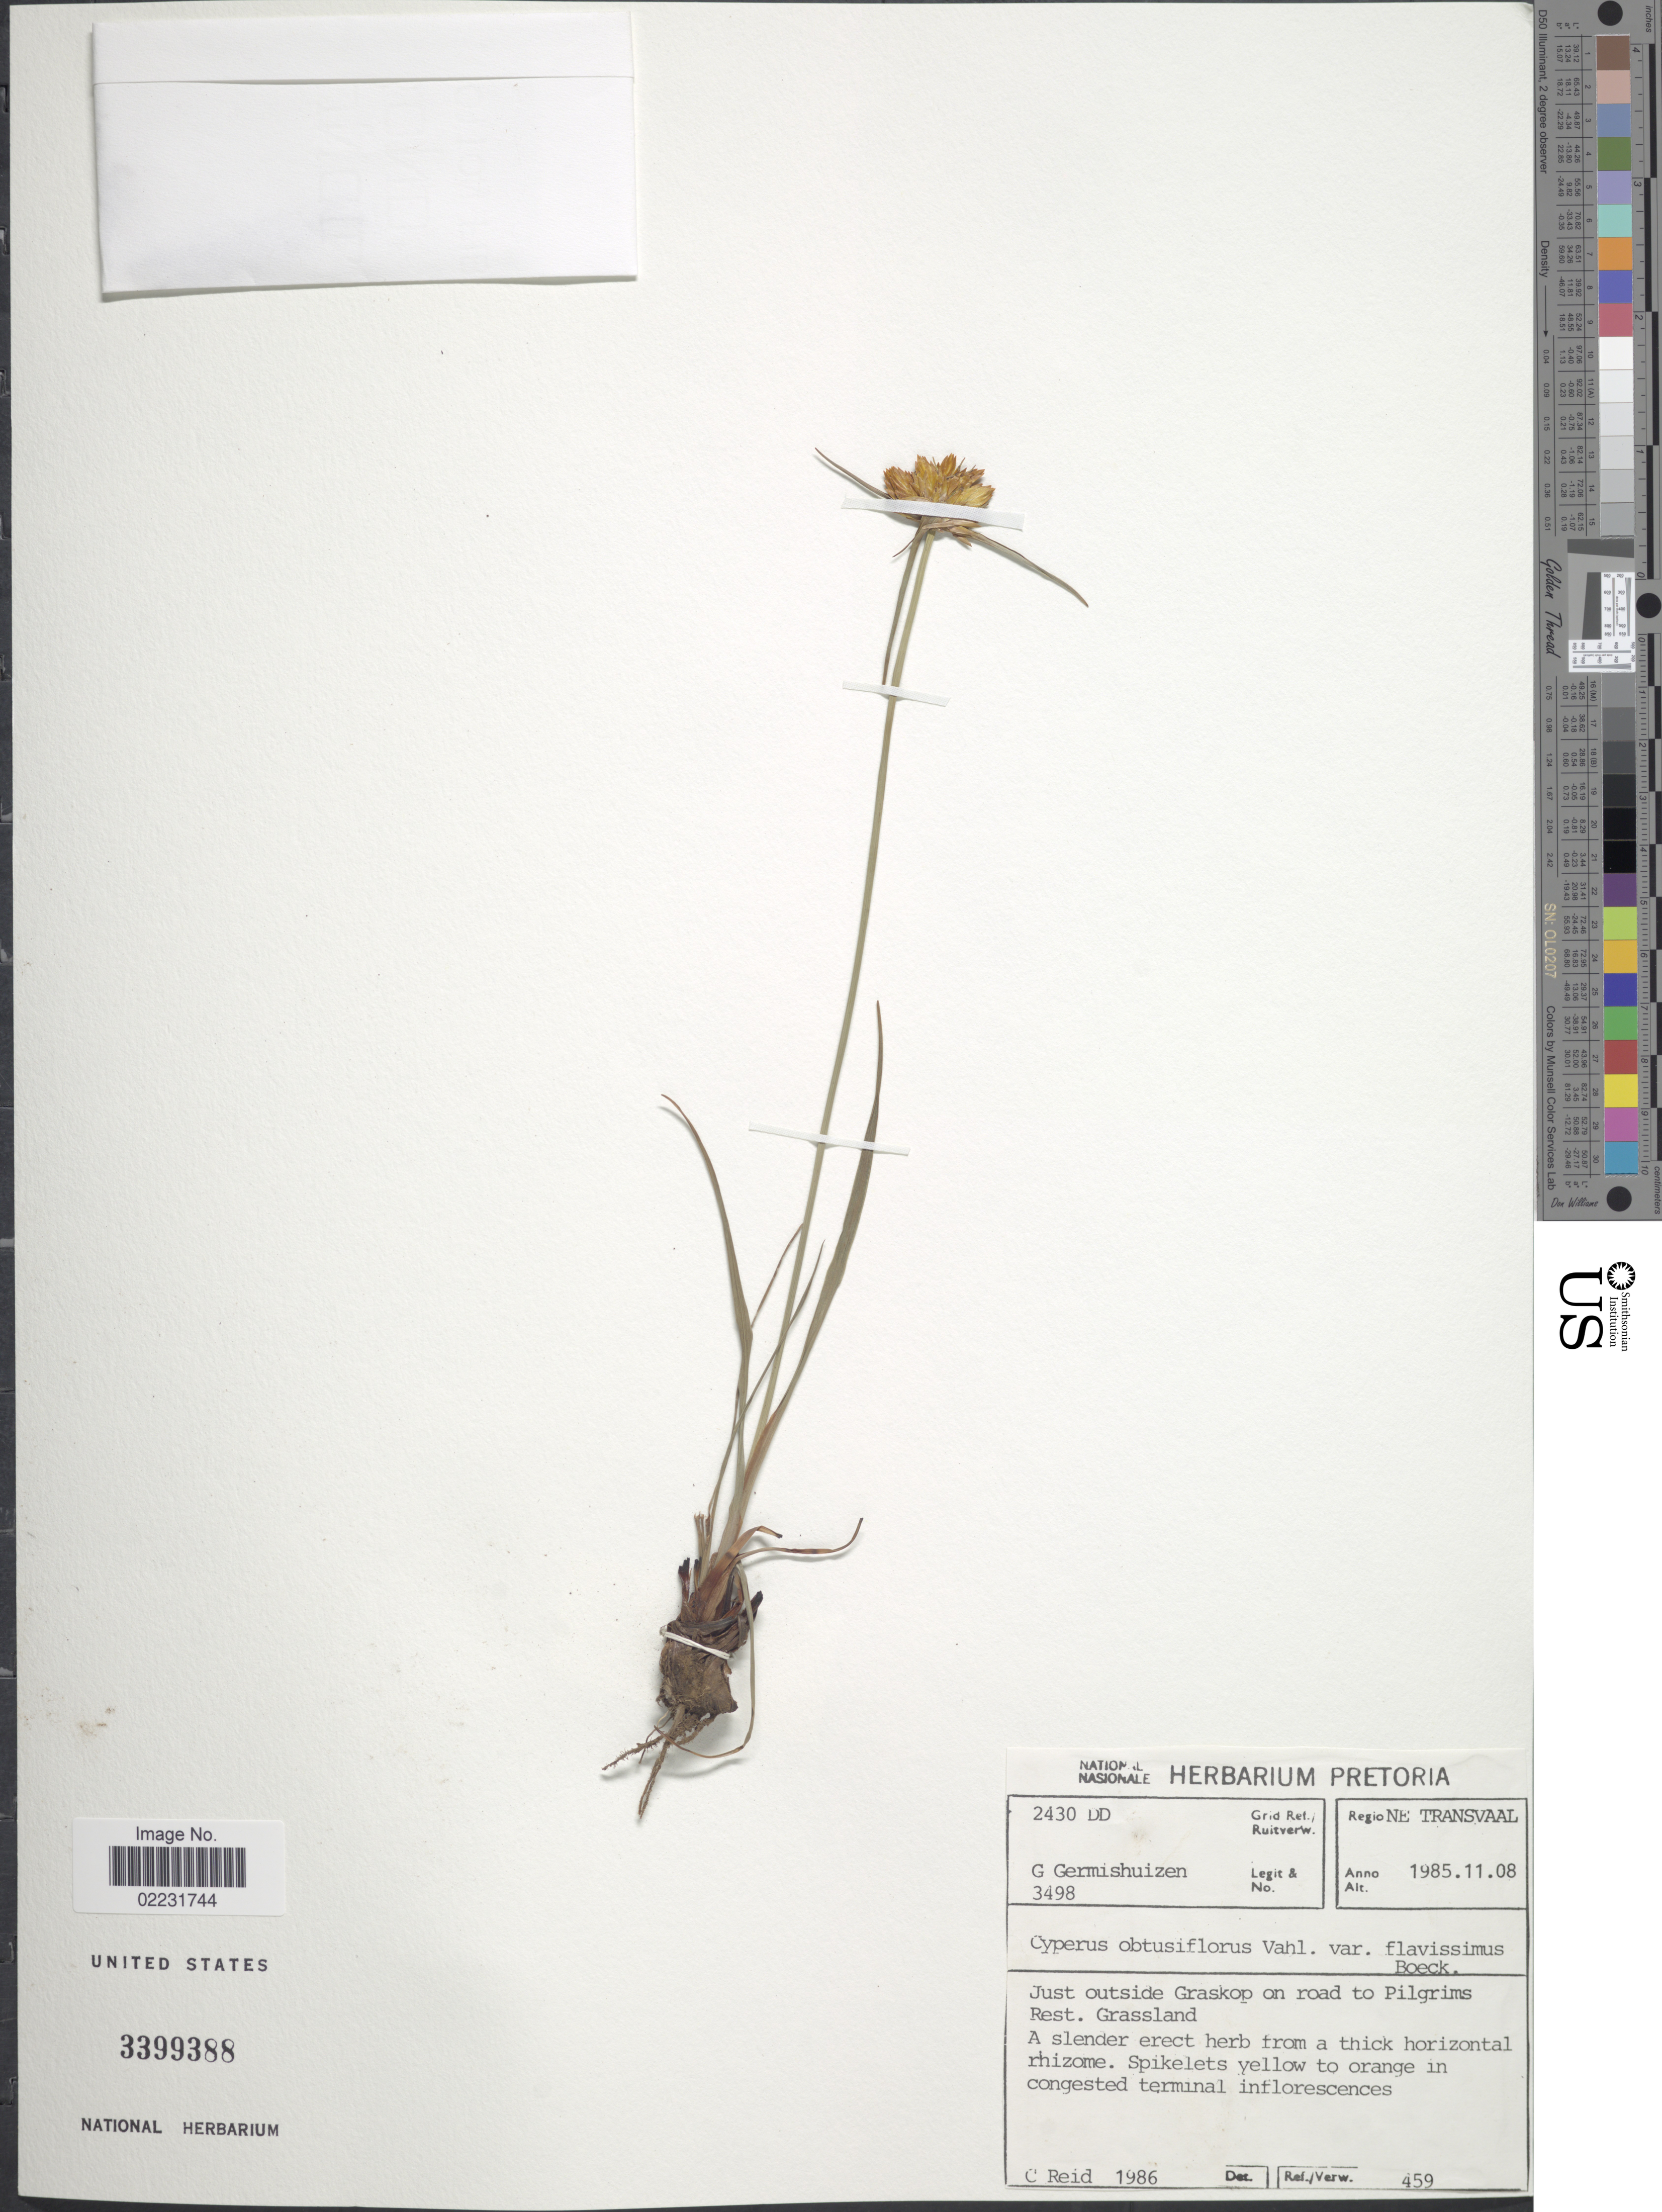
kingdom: Plantae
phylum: Tracheophyta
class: Liliopsida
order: Poales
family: Cyperaceae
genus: Cyperus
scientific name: Cyperus obtusiflorus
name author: Vahl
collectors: G. Germishuizen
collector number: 3498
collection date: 1985-11-08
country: South Africa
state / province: Mpumalanga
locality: Transvaal, just outside Graskop on road to Pilgrims Rest. Grassland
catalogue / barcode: US 3399388